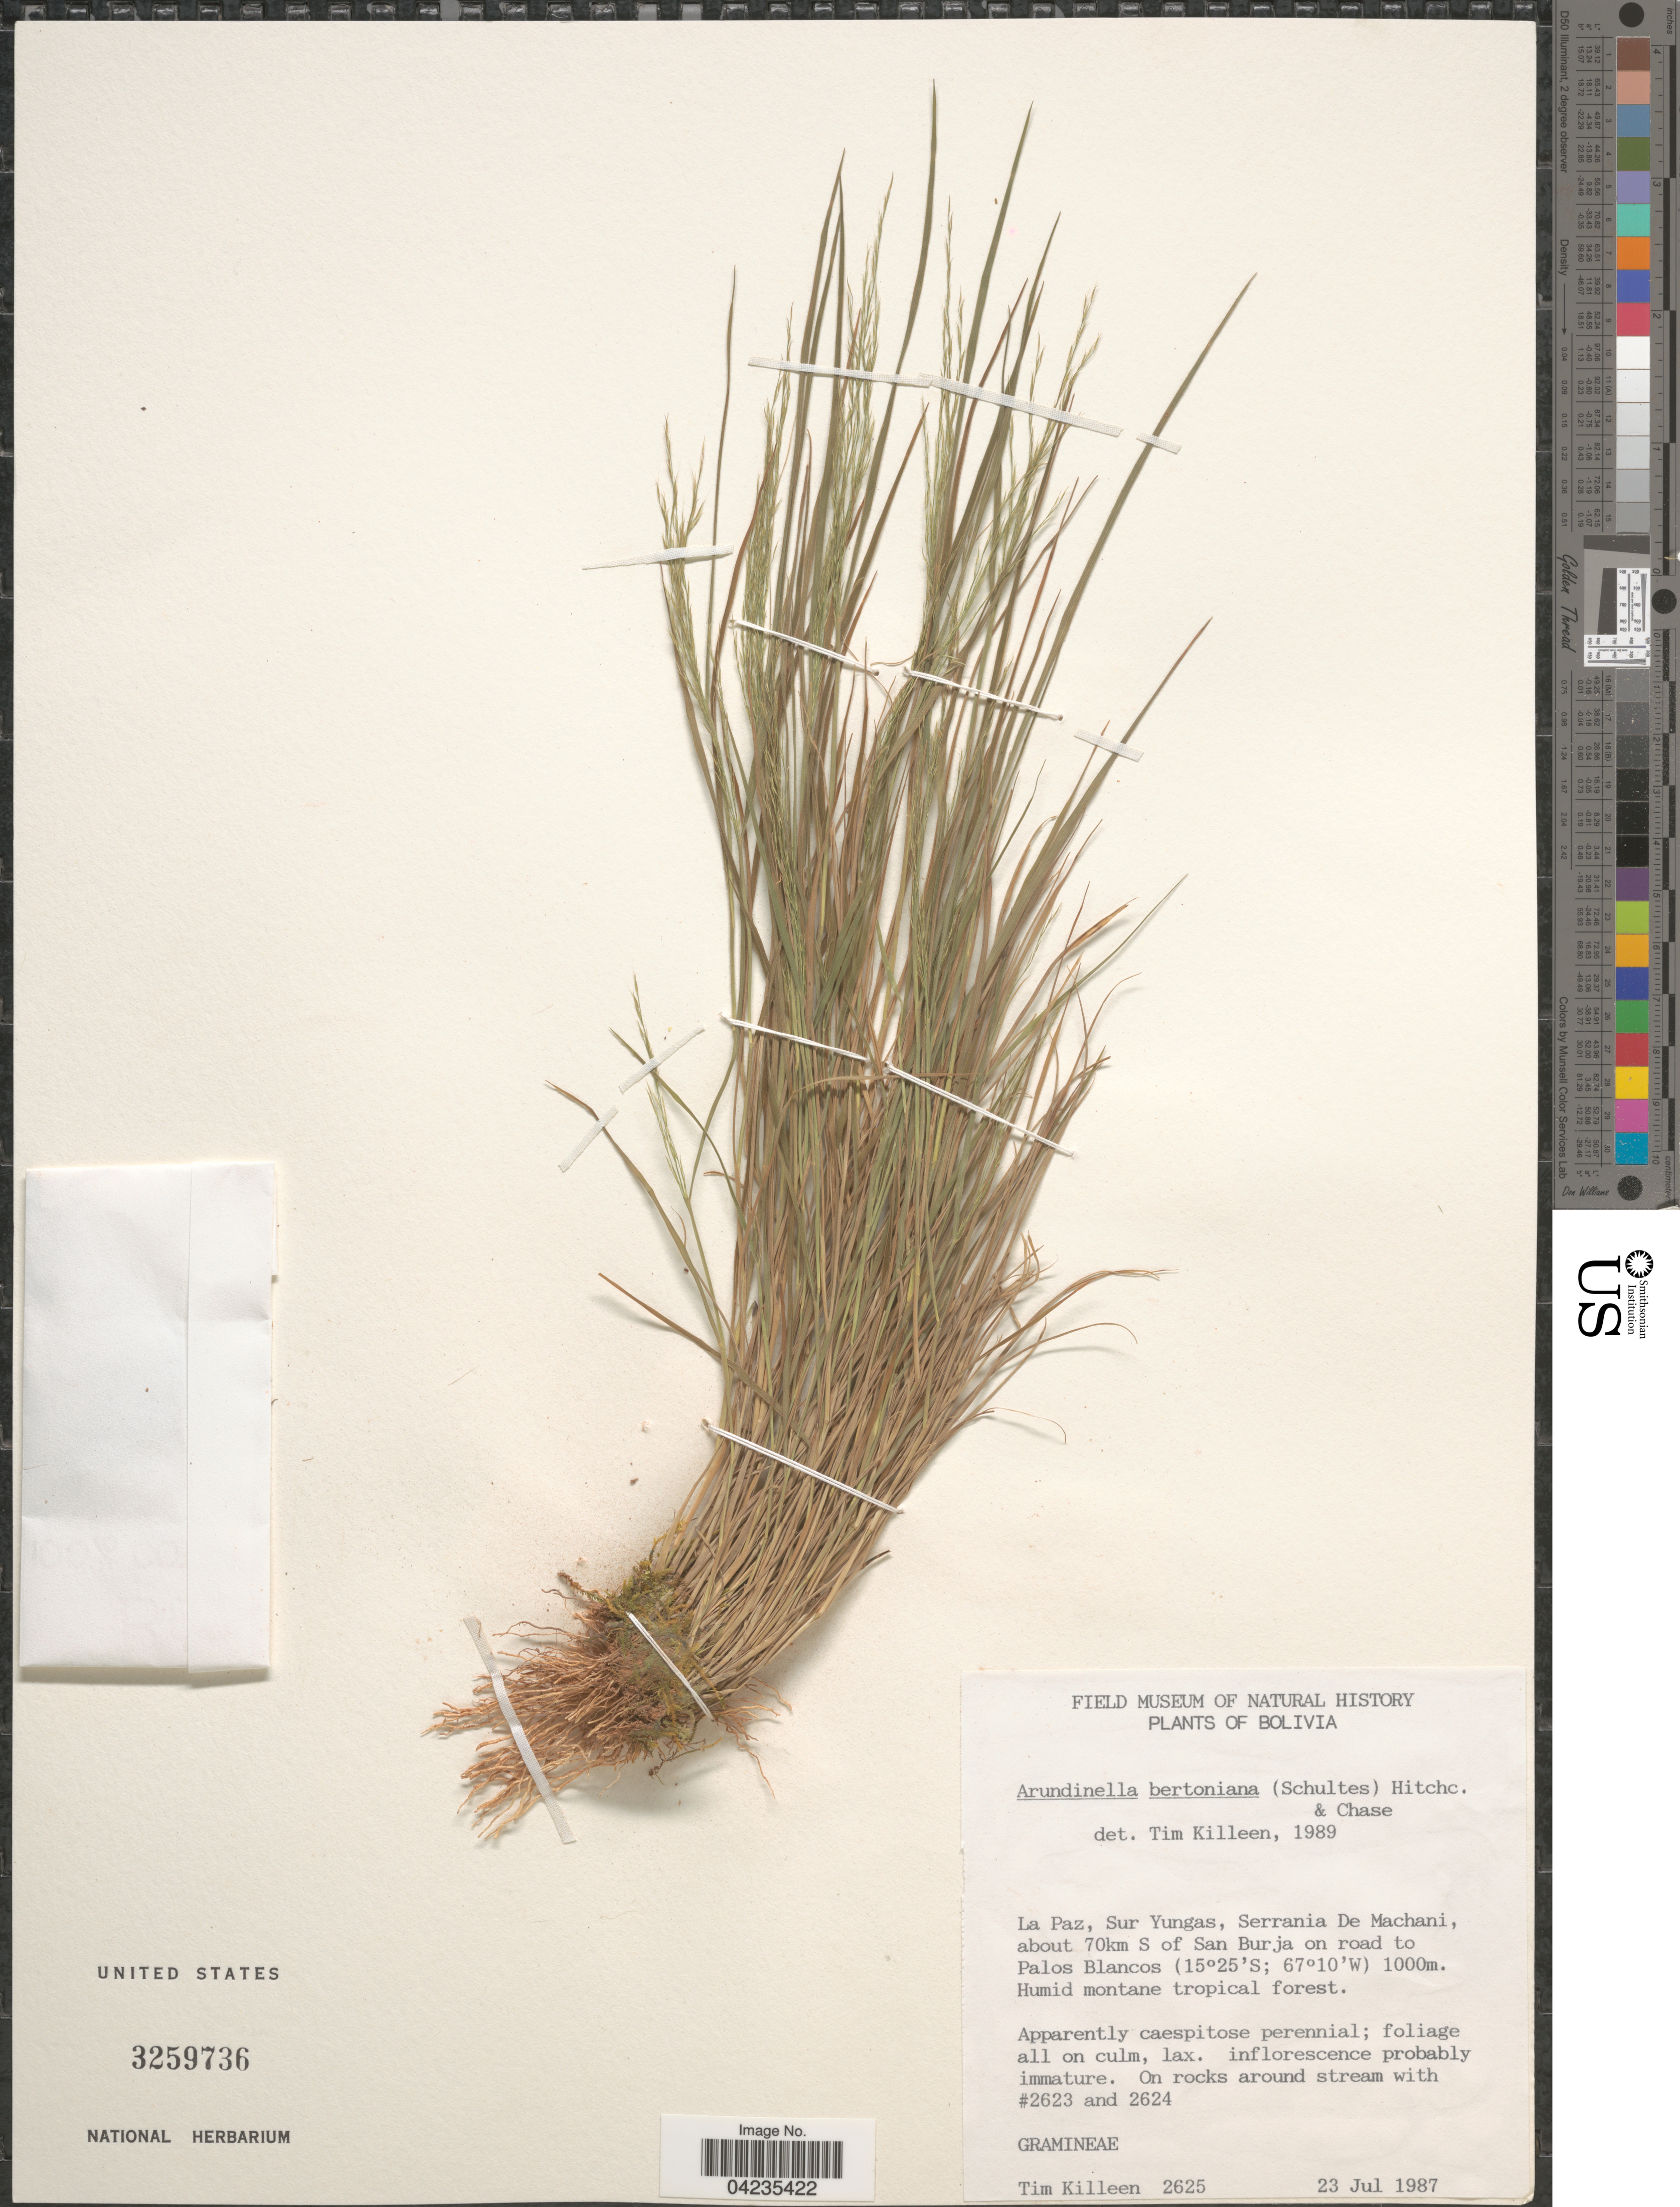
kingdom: Plantae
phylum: Tracheophyta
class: Liliopsida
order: Poales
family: Poaceae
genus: Arundinella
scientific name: Arundinella berteroniana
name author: (Schult.) Hitchc. & Chase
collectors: T. J. Killeen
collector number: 2625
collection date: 1987-07-23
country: Bolivia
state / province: La Paz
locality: Sur Yungas, Serrania De Machani, about 70km S of San Burja on road to Palos Blancos.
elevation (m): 1000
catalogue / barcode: US 3259736